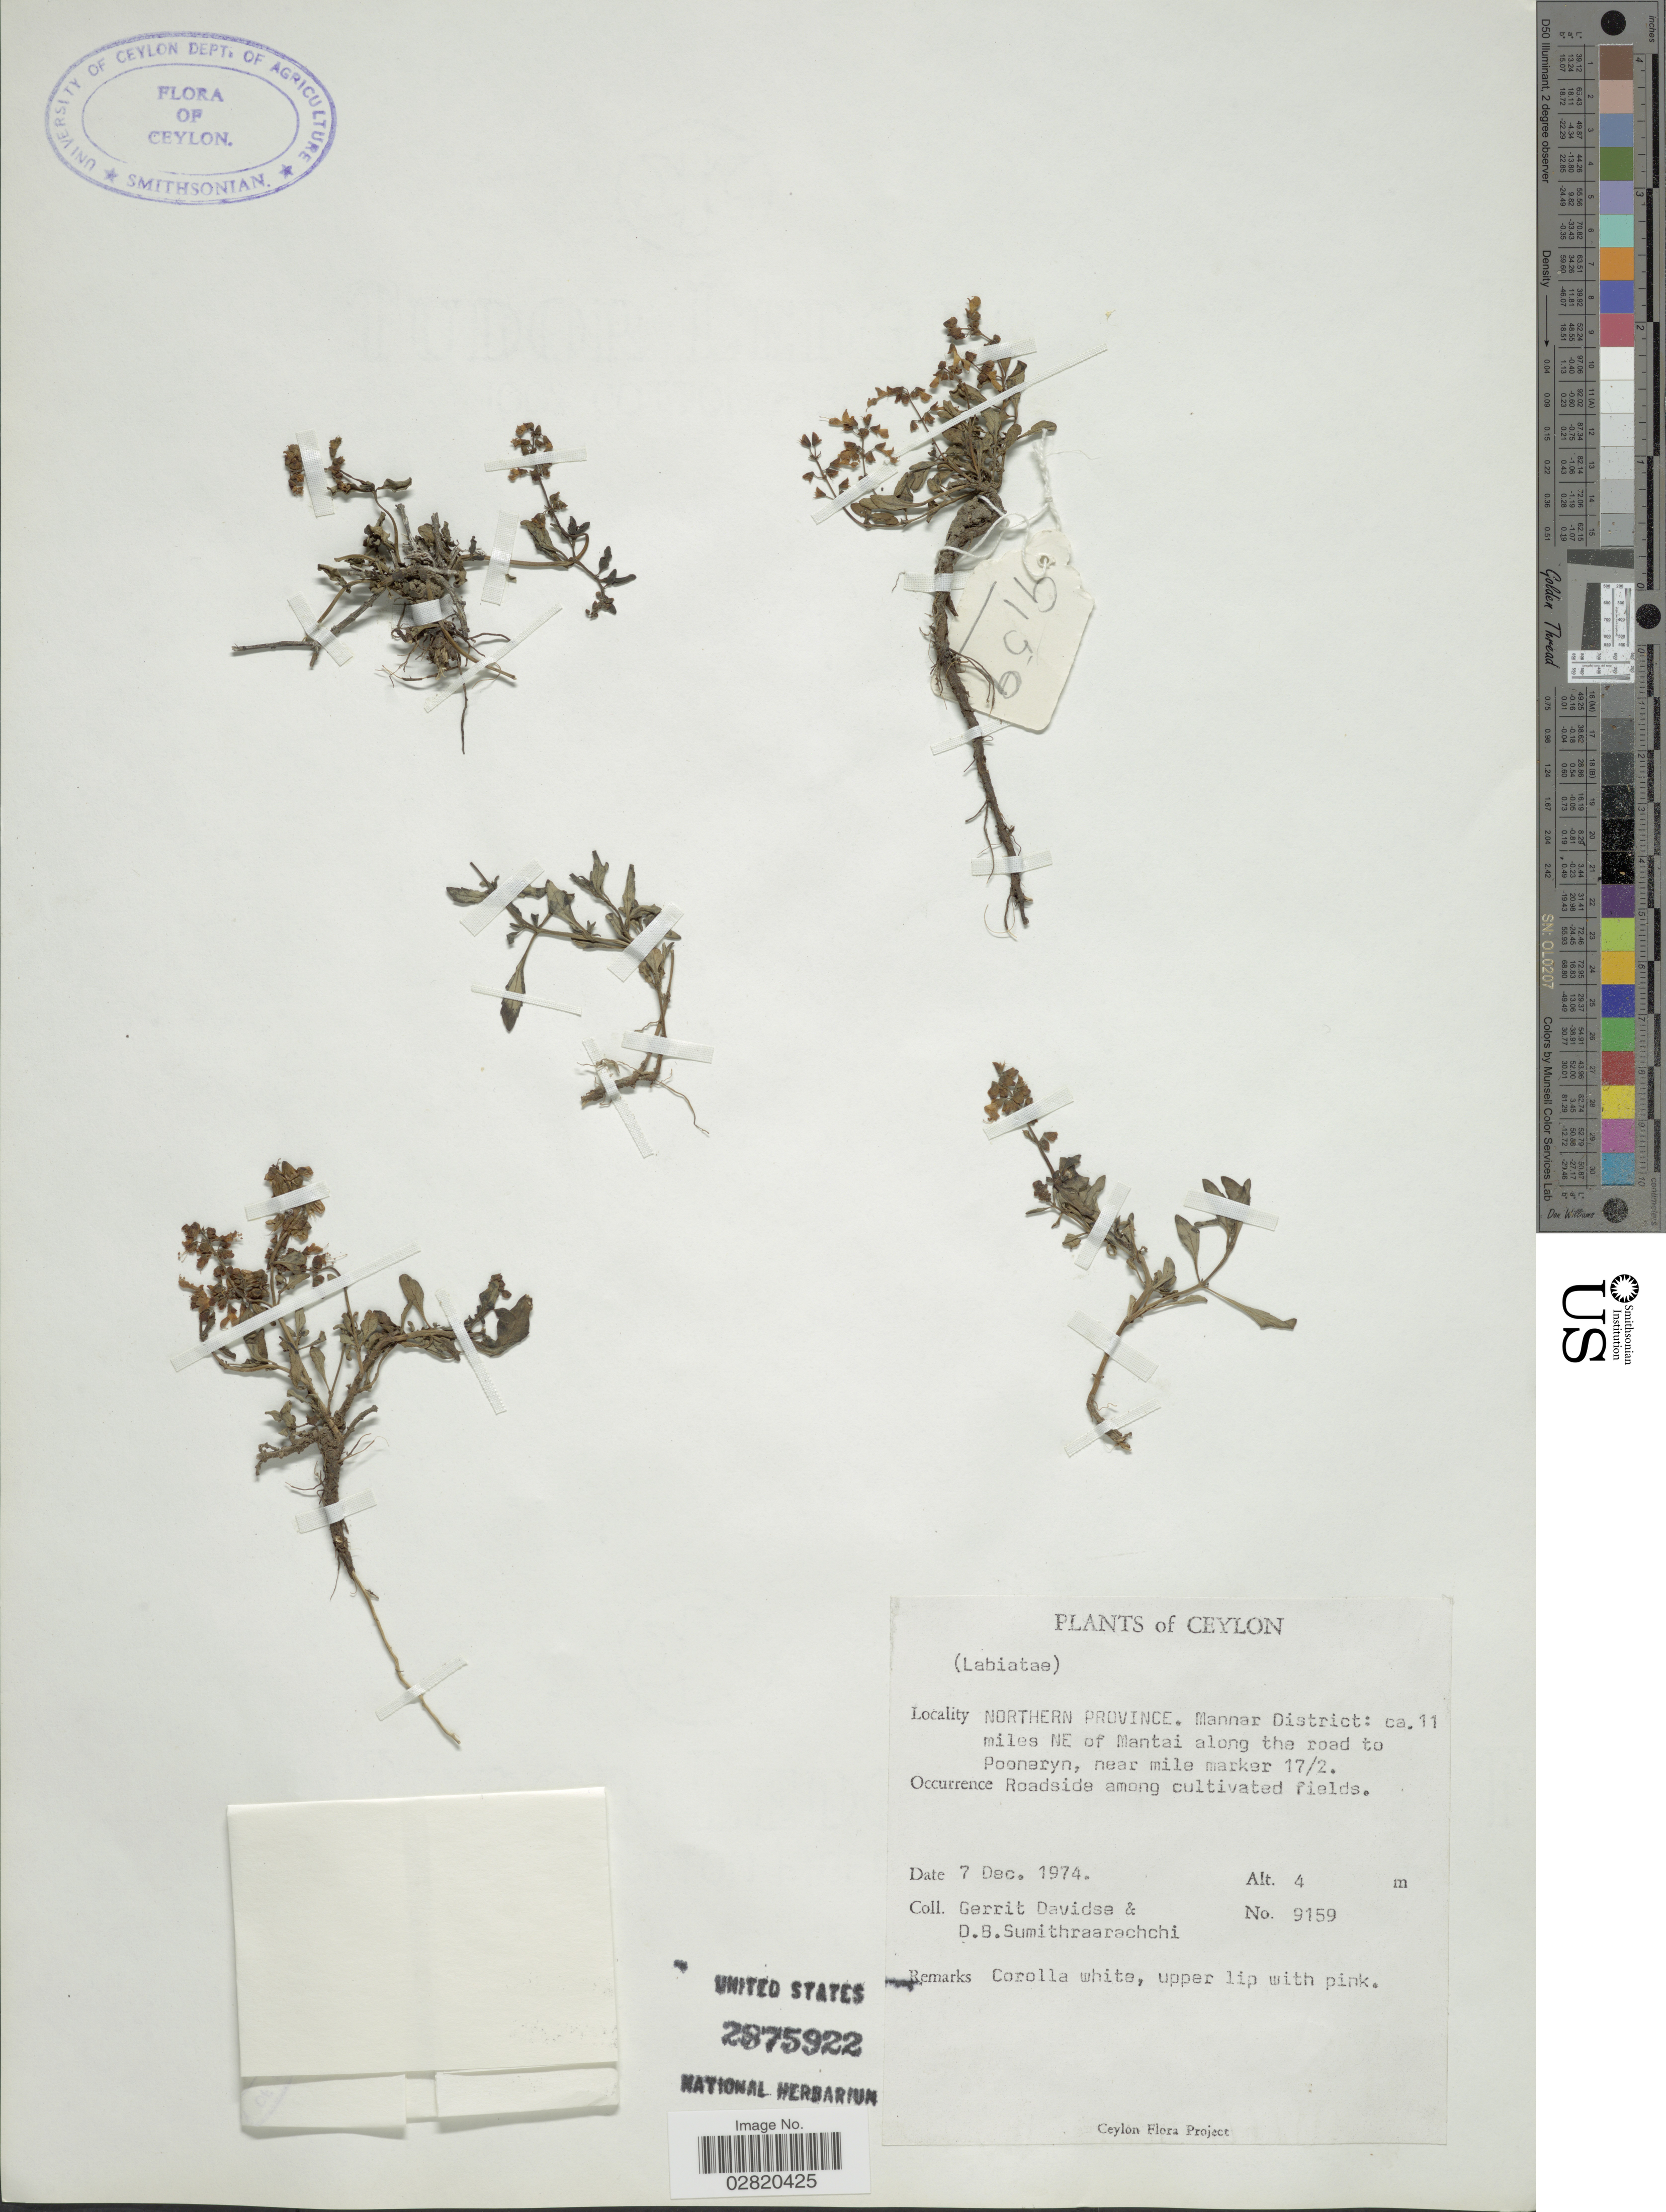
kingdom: Plantae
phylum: Tracheophyta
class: Magnoliopsida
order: Lamiales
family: Lamiaceae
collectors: G. Davidse & D. B. Sumithraarachchi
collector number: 9159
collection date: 1974-12-07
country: Sri Lanka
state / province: Northern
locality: Ceylon. Mannar District: ca. 11 miles NE of Mantai along the road to Poonaryn, near mile marker 17/2.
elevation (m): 4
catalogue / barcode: US 2875922